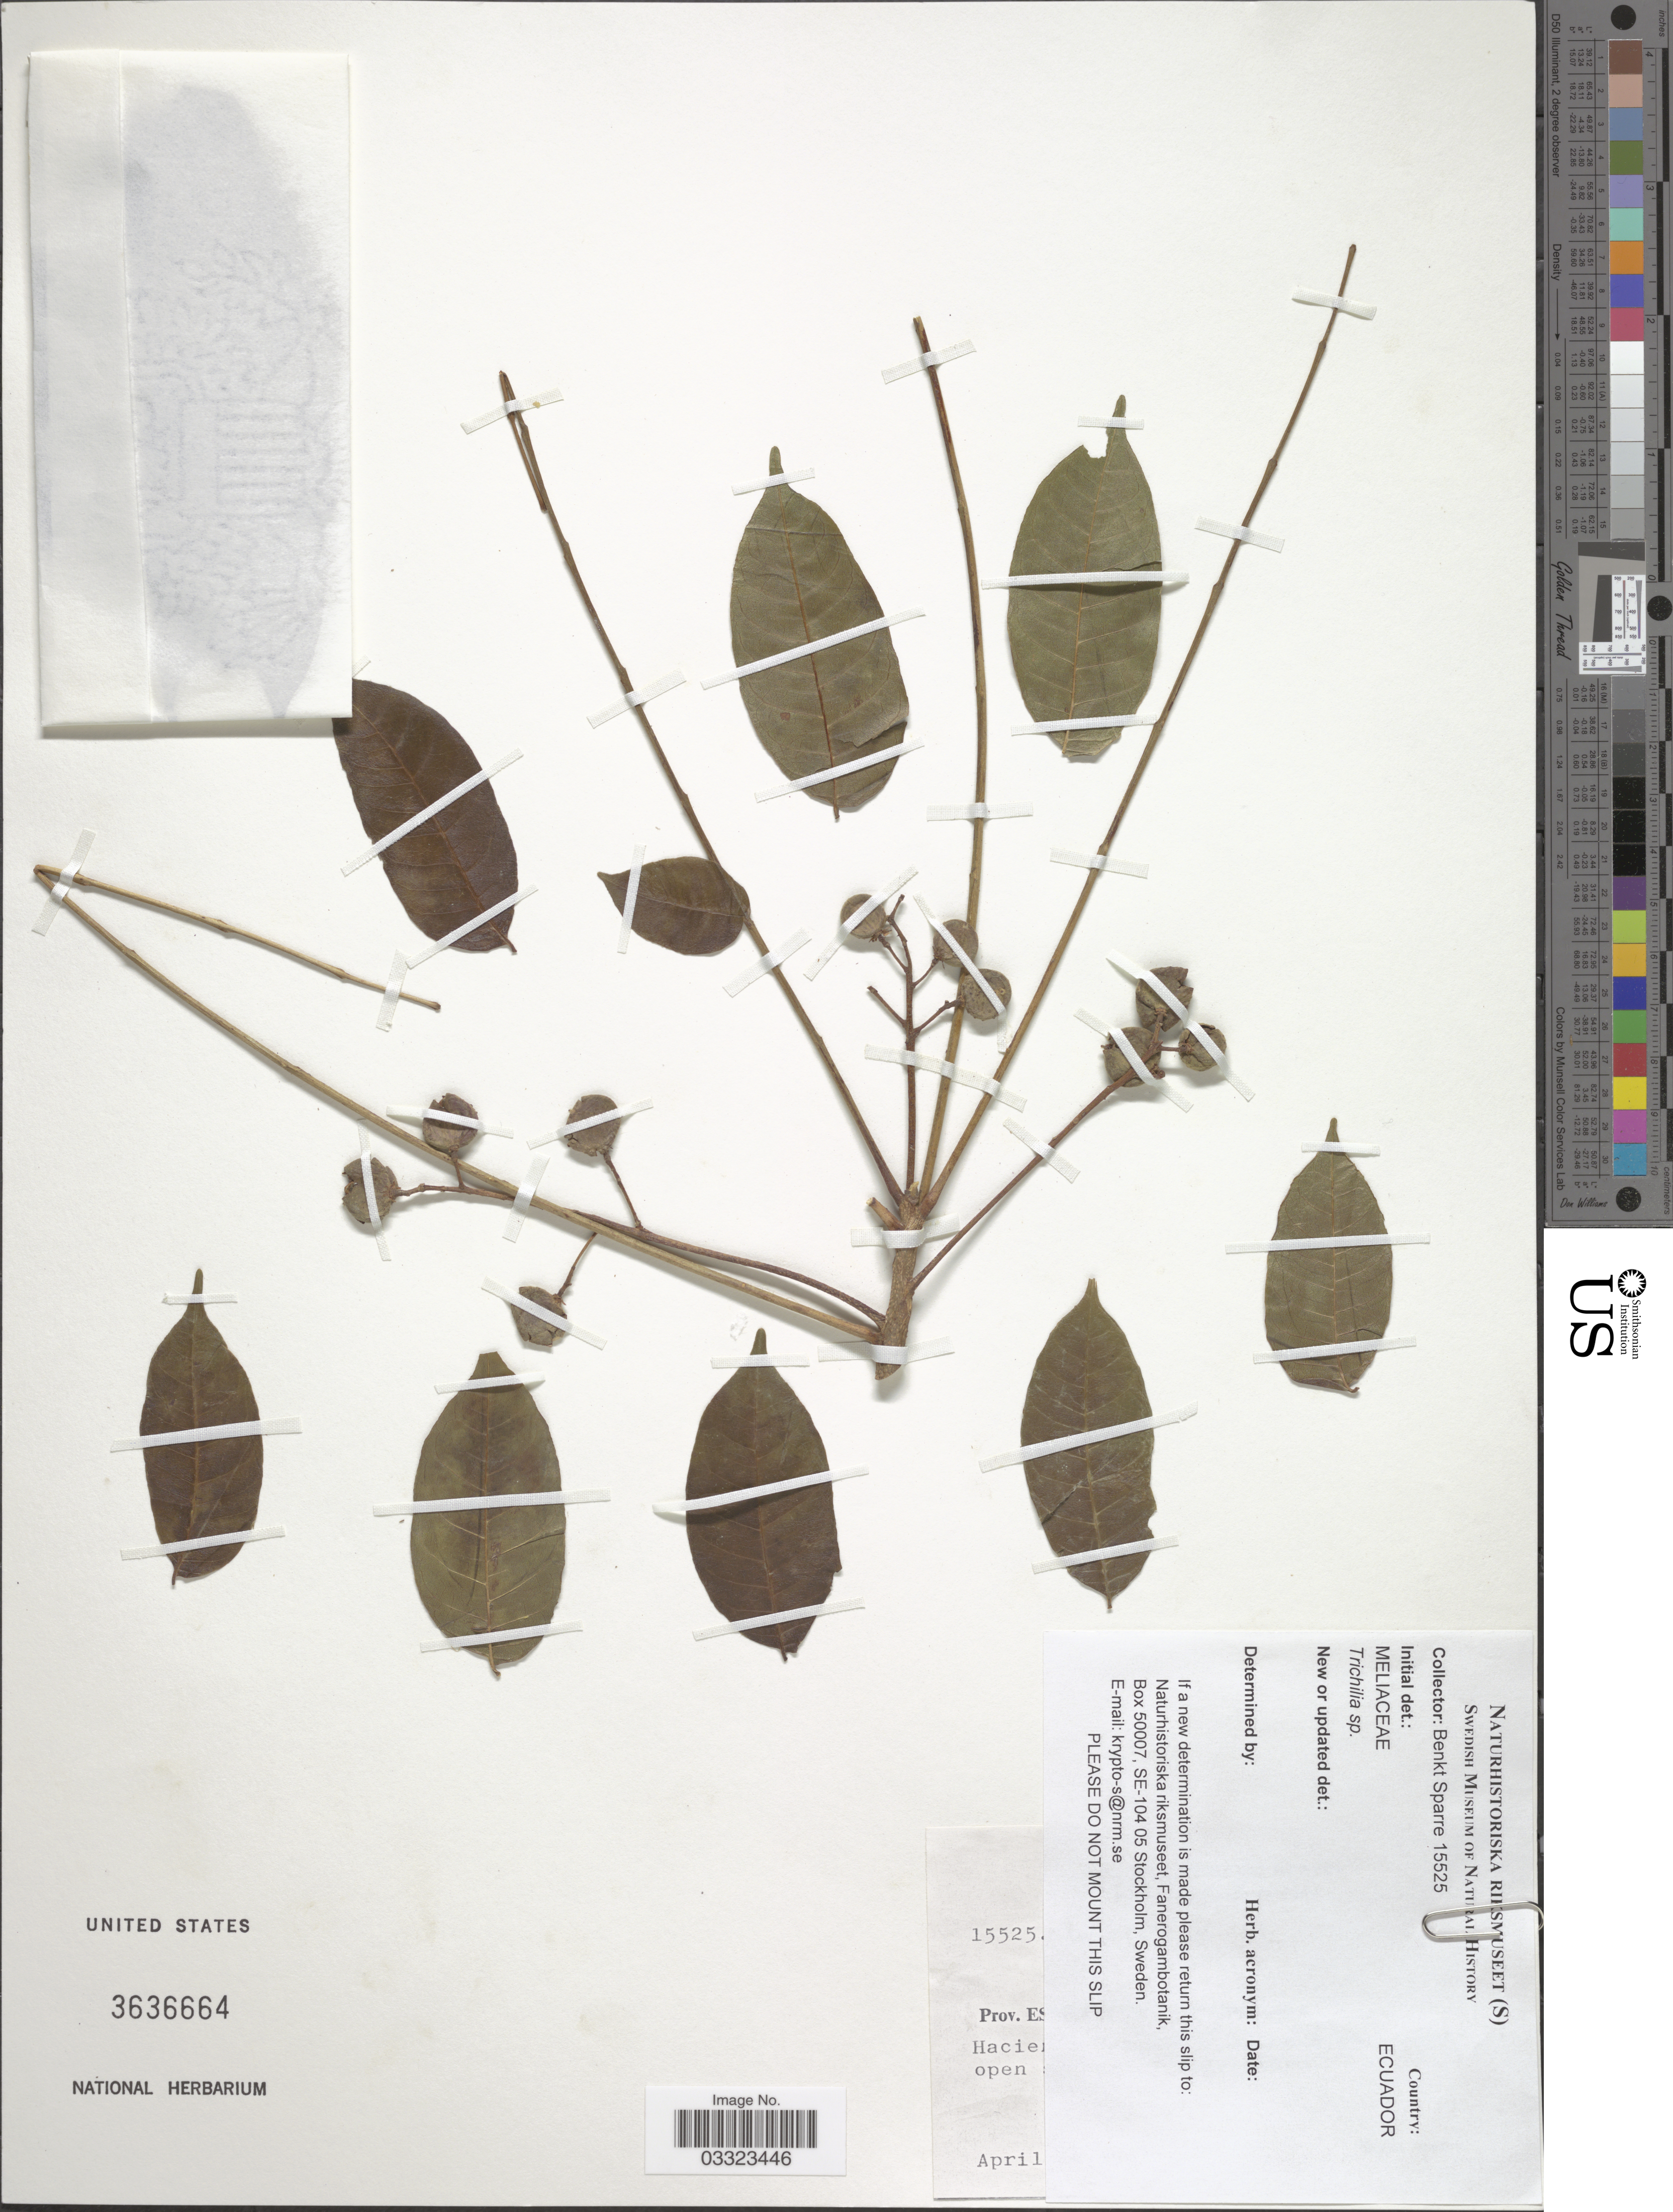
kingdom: Plantae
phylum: Tracheophyta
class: Magnoliopsida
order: Sapindales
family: Meliaceae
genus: Trichilia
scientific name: Trichilia sp.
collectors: B. Sparre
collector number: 15525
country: Ecuador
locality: Prov. Es [illegible text]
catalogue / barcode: US 3636664